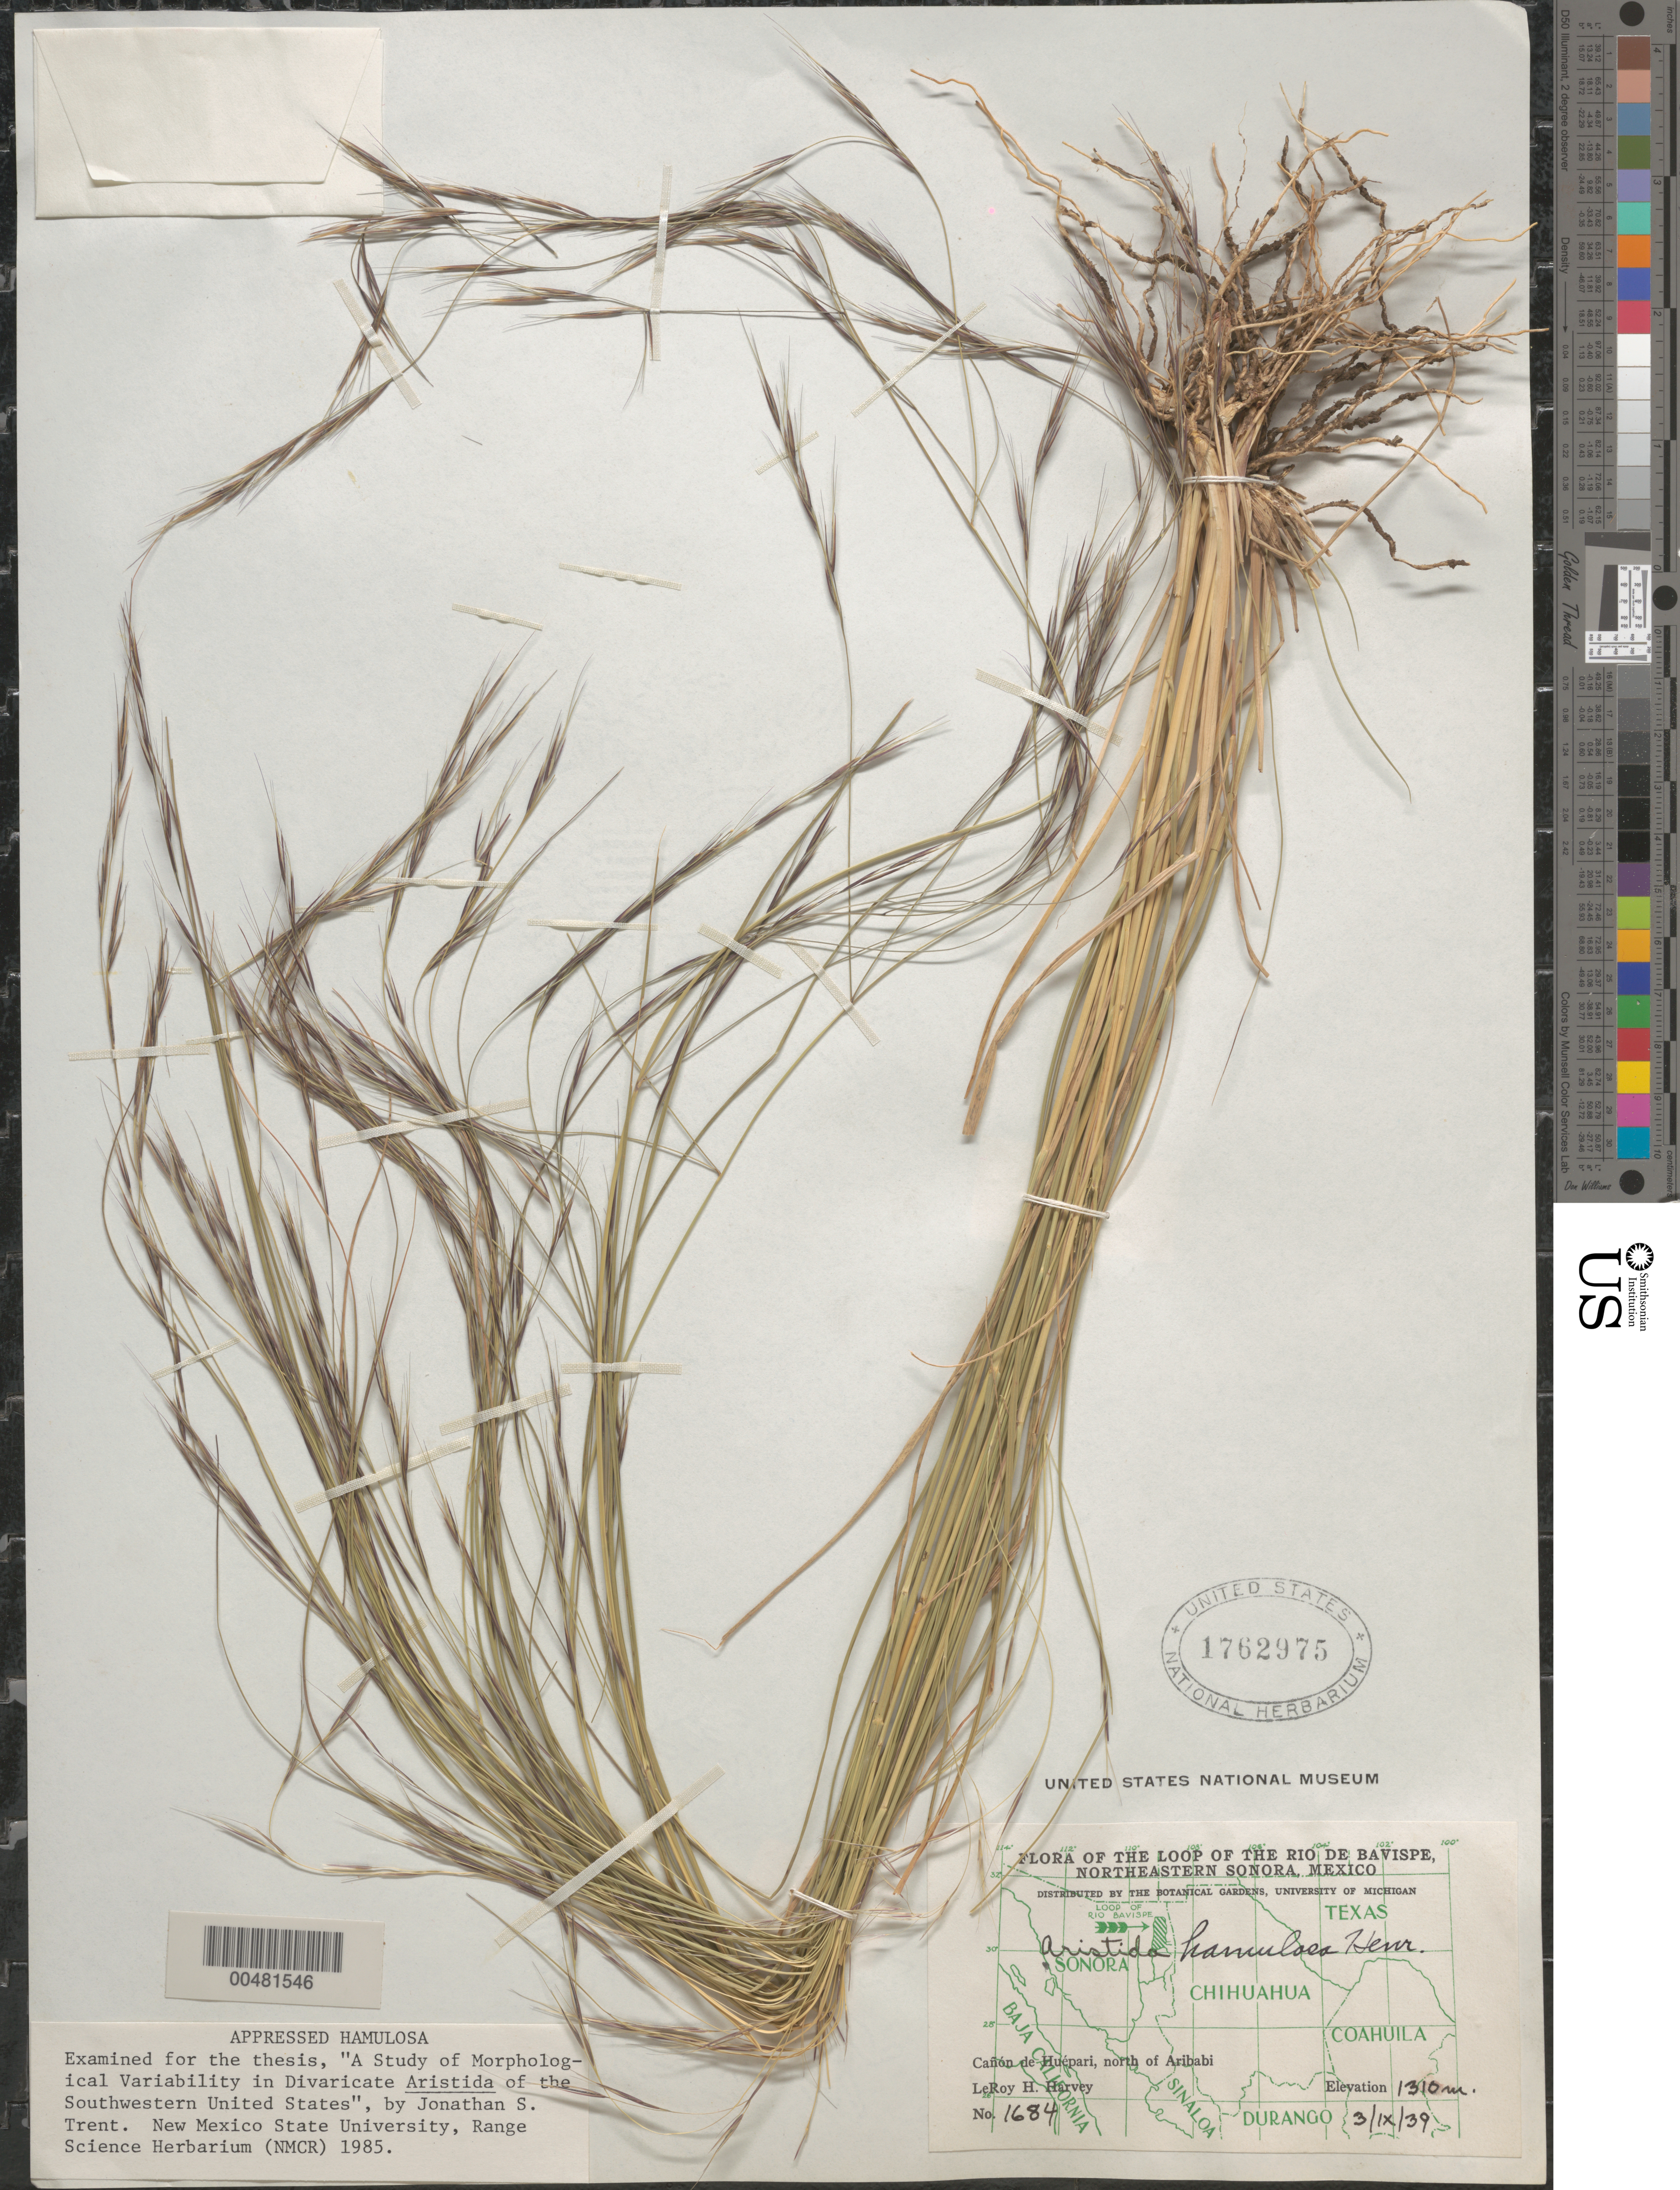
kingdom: Plantae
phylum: Tracheophyta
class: Liliopsida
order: Poales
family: Poaceae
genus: Aristida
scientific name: Aristida hamulosa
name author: Henr.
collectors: L. H. Harvey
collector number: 1684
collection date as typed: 3 Sep 1939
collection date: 1939-09-03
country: Mexico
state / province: Sonora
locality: Loop of the Rio de Bavispe, NE Sonora, Cañón de Huépari, N of Aribabi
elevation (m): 1310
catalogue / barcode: US 1762975